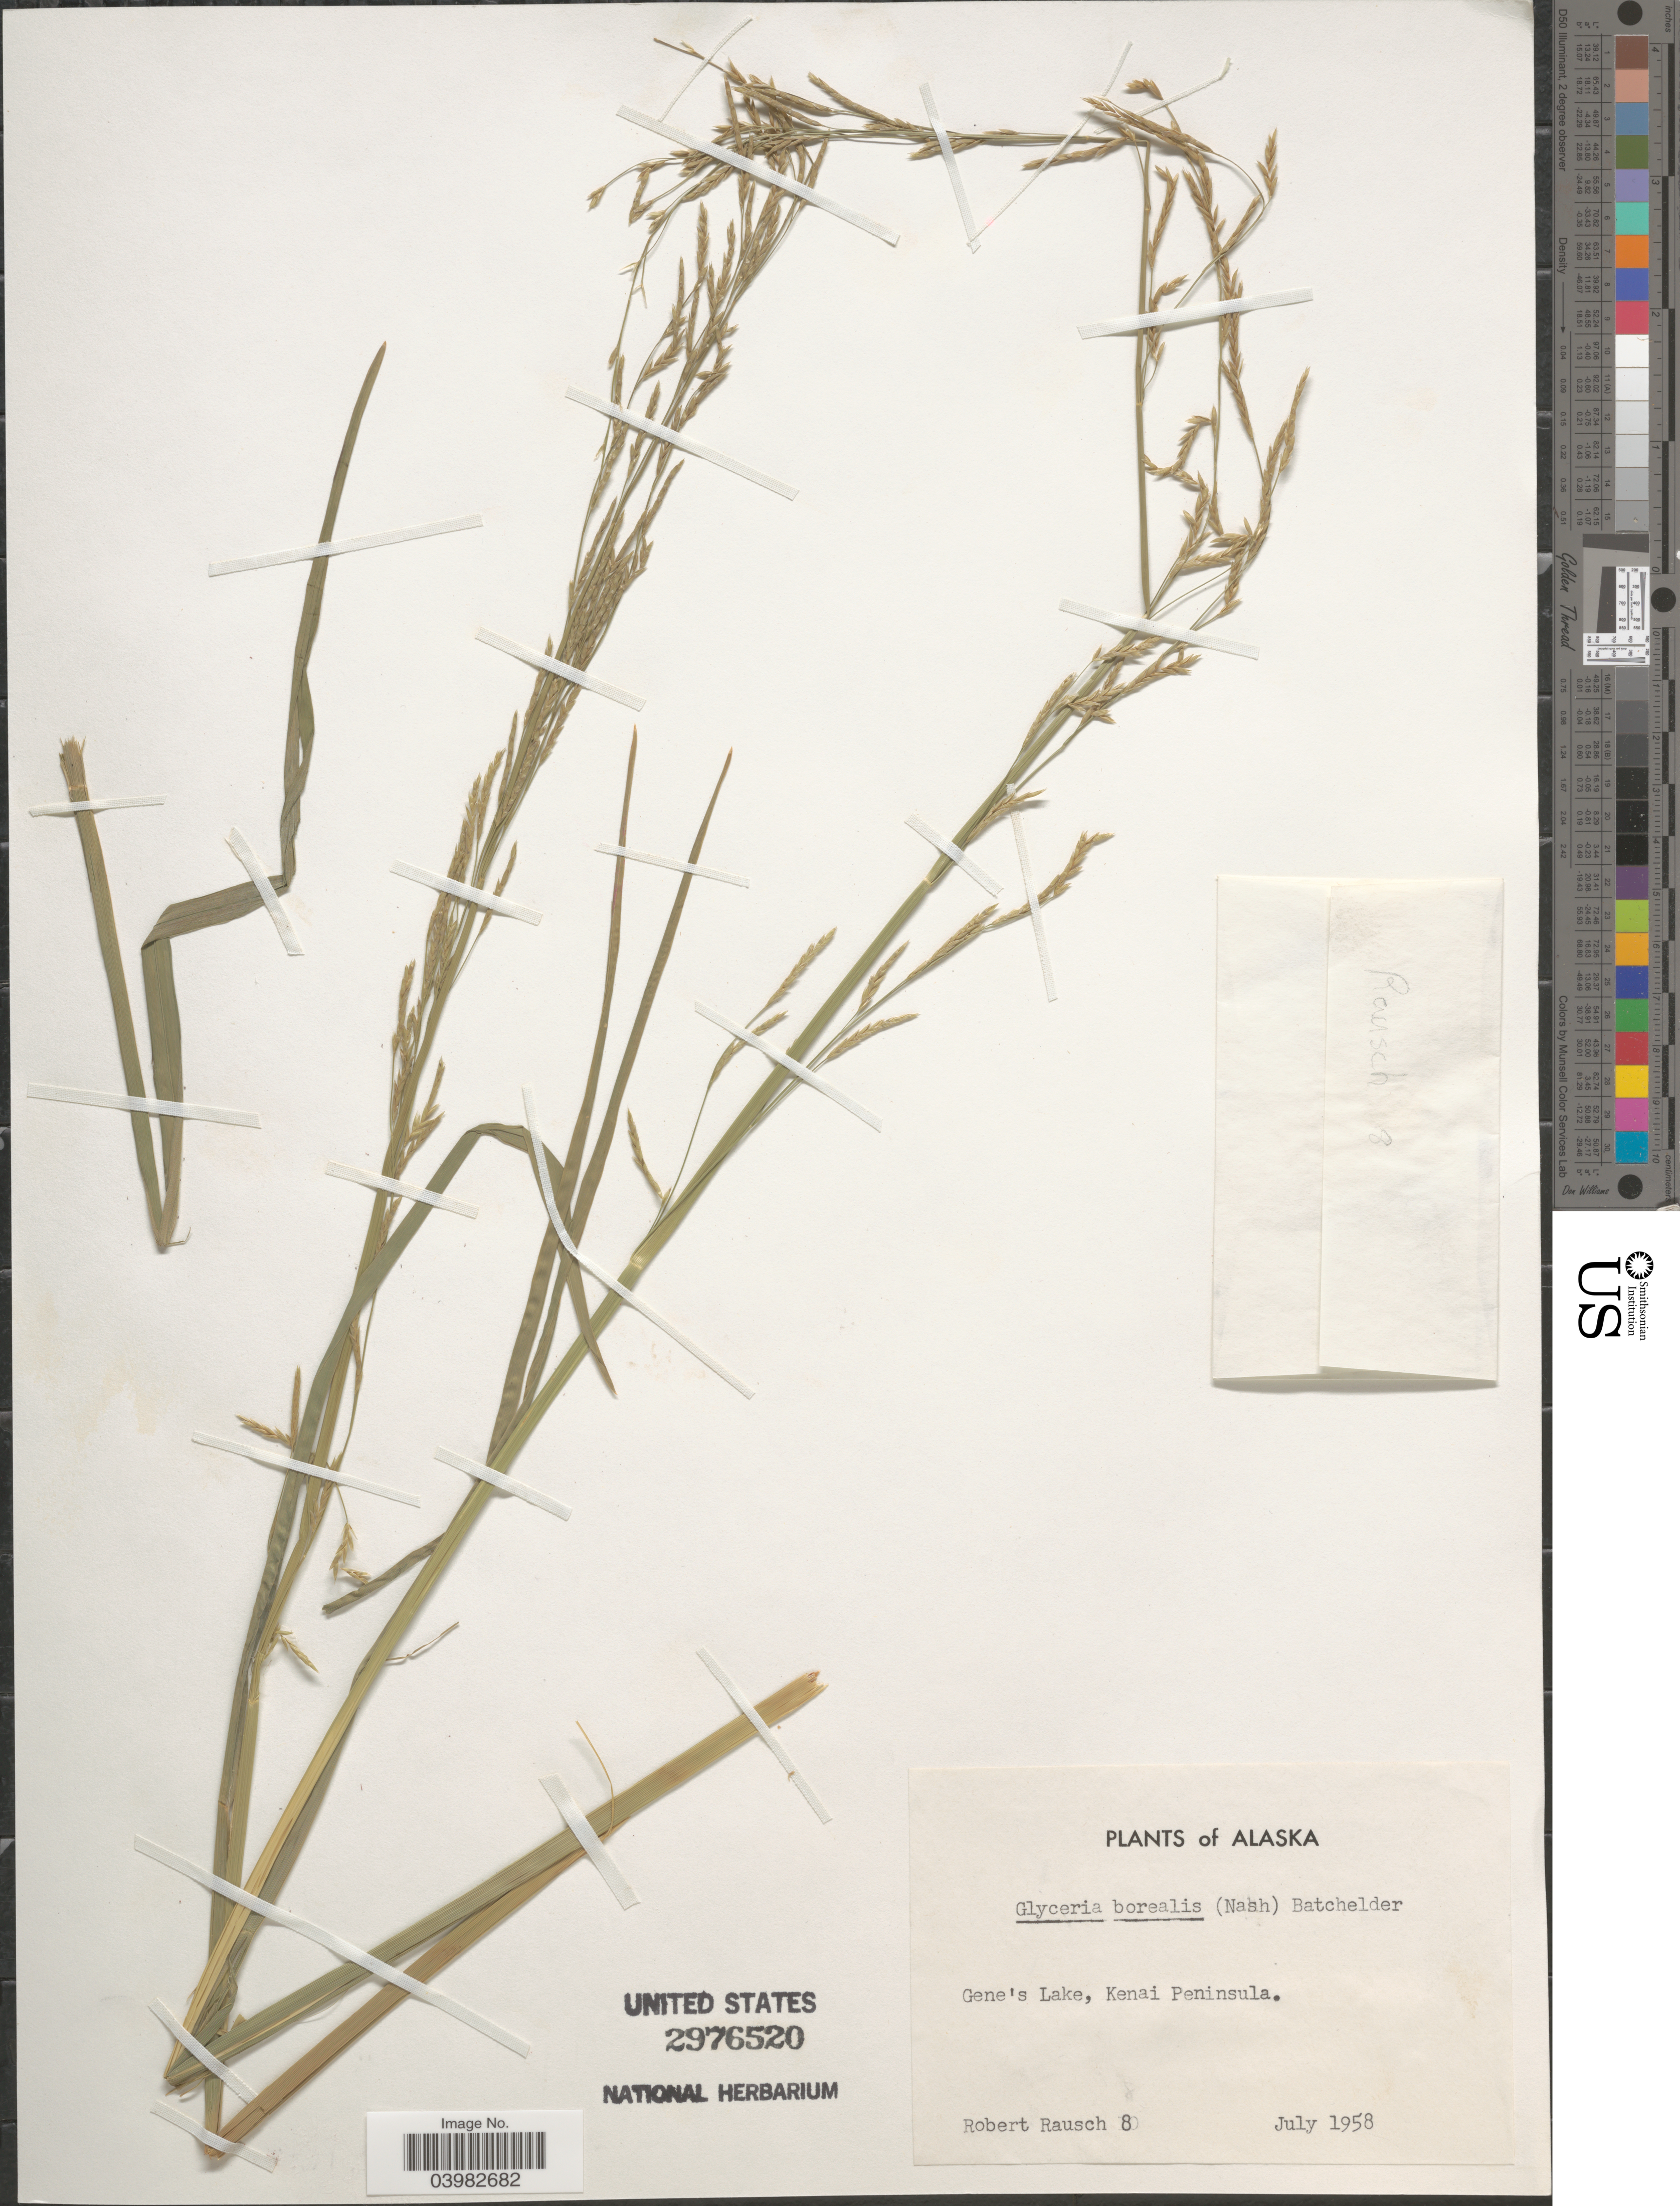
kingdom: Plantae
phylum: Tracheophyta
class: Liliopsida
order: Poales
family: Poaceae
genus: Glyceria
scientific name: Glyceria borealis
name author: (Nash) Batchelder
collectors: R. Rausch & G. Hirsch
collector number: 8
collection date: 1958-07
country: United States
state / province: Alaska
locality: Gene's Lake, Kenai Peninsula.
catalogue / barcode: US 2976520